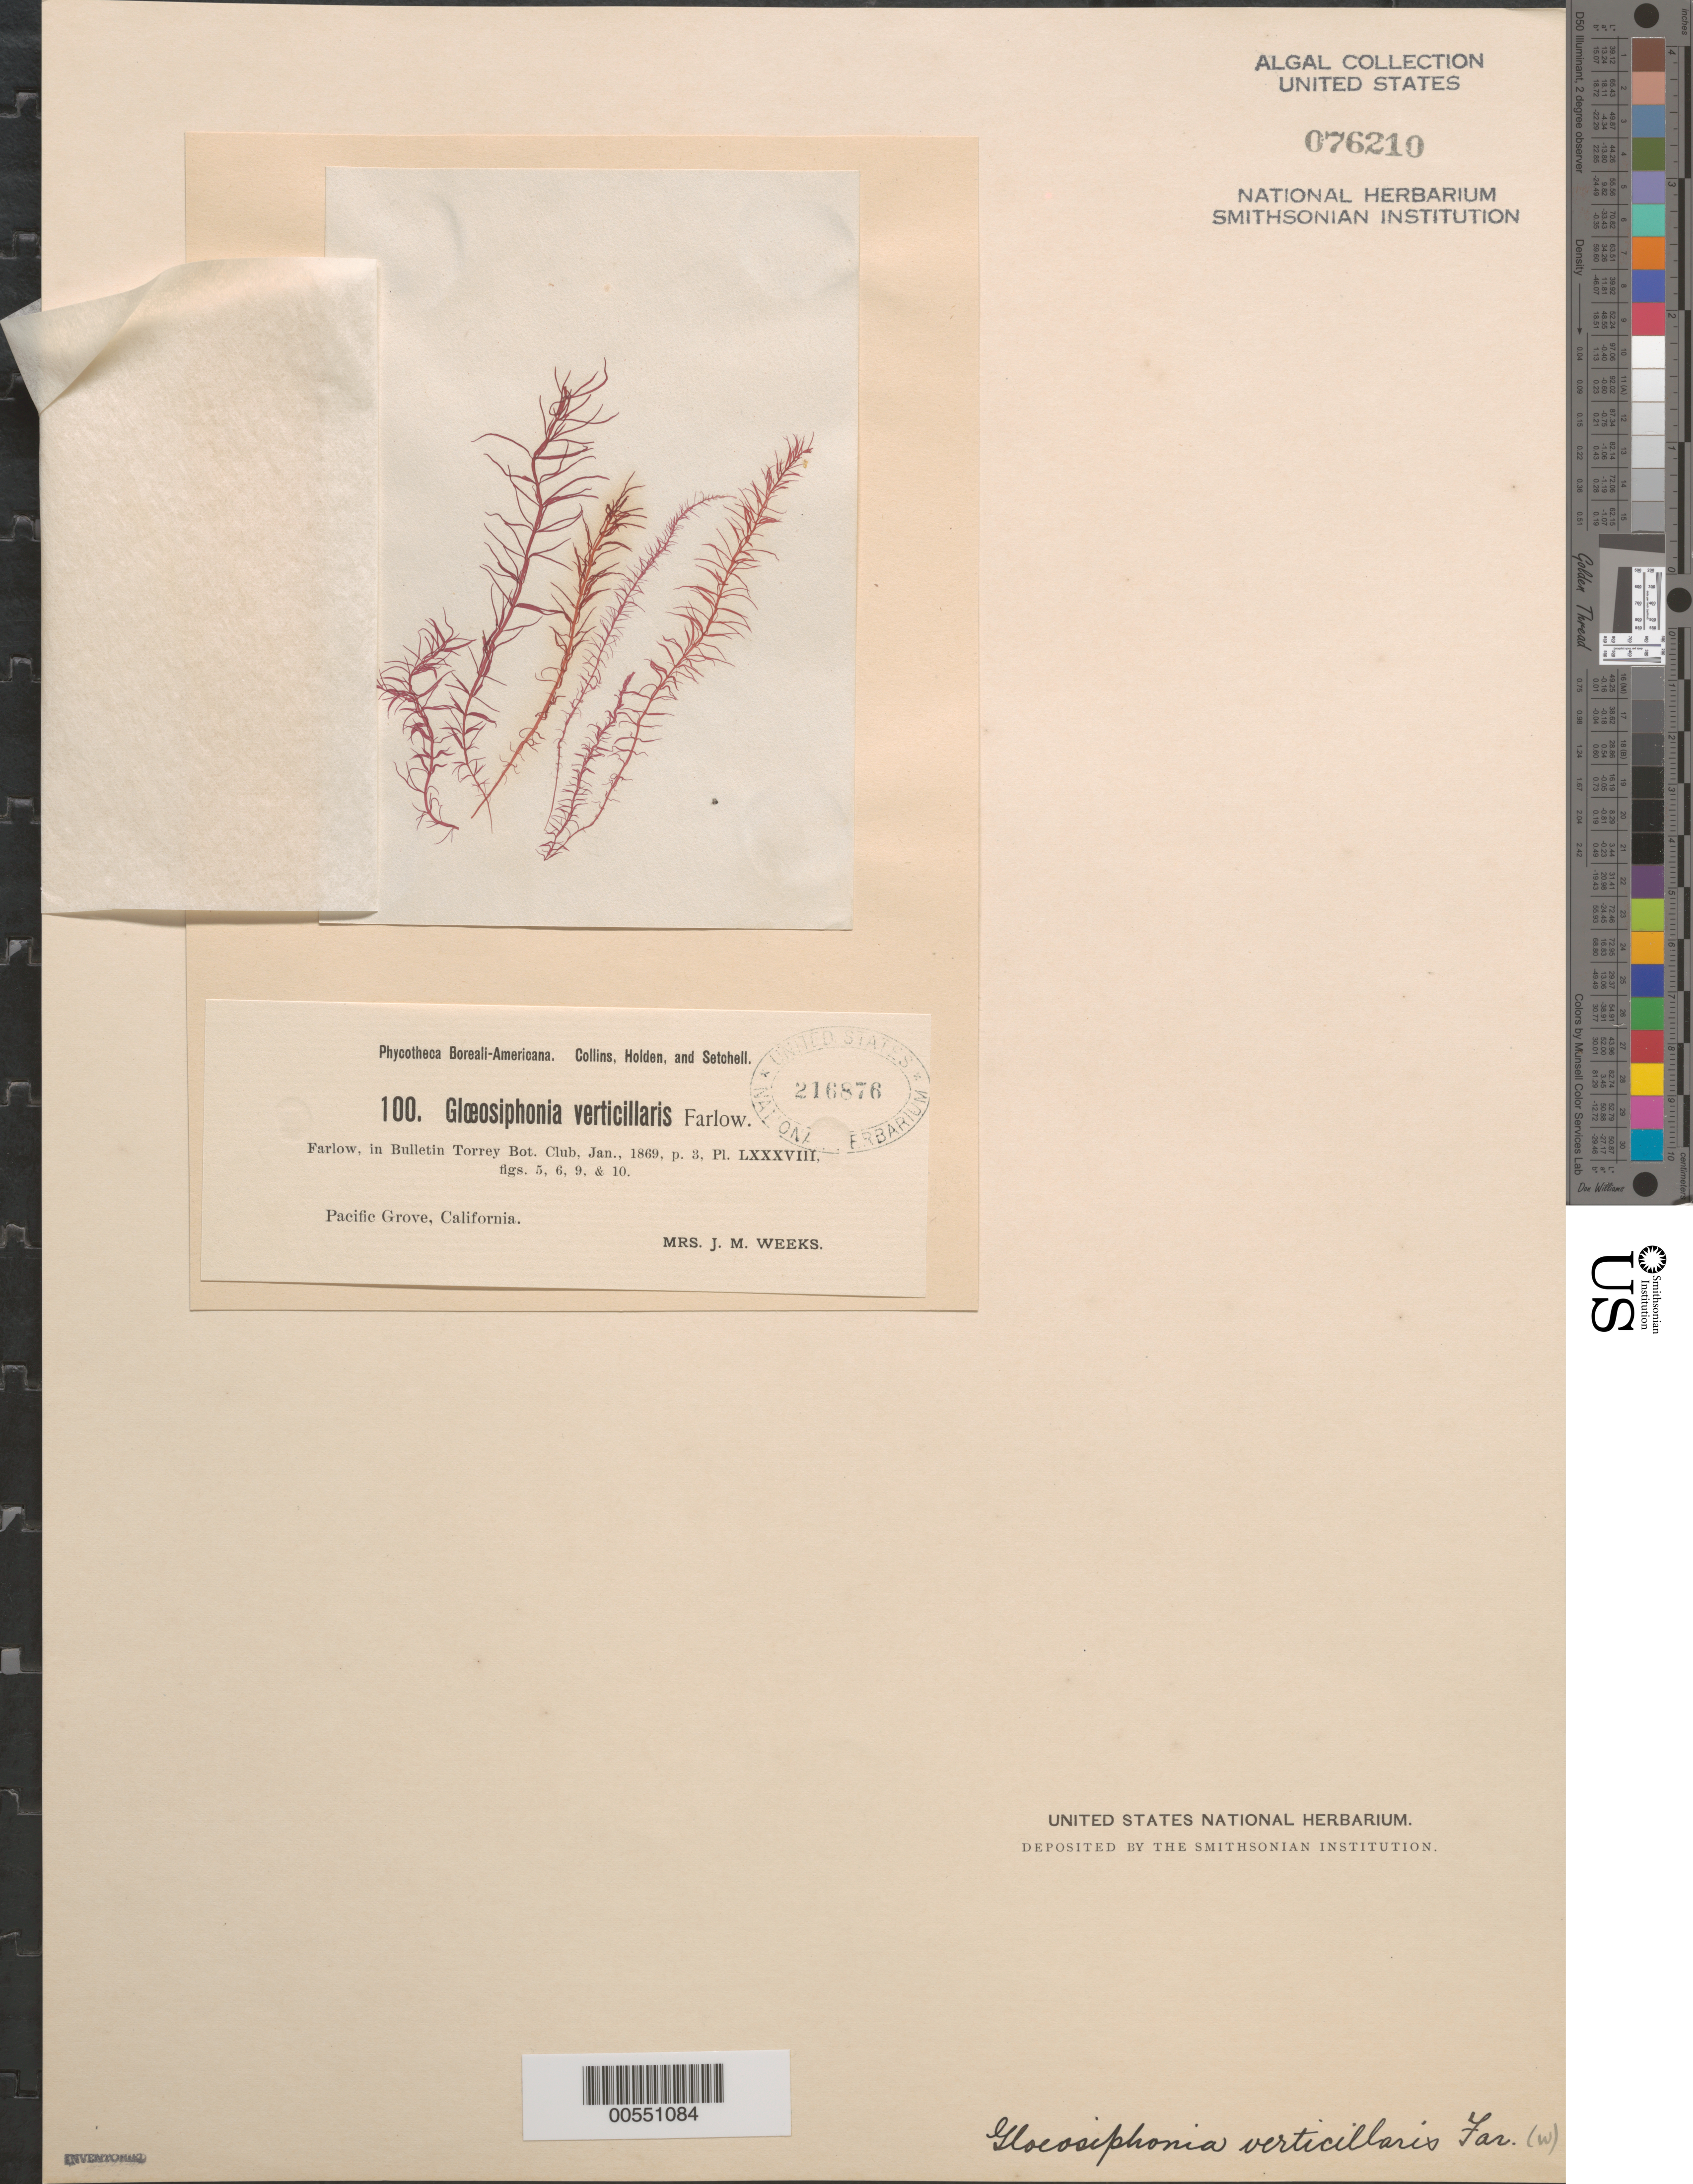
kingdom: Plantae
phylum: Rhodophyta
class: Florideophyceae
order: Gigartinales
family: Gloiosiphoniaceae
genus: Gloiosiphonia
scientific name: Gloiosiphonia verticillaris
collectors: Mrs. J. Weeks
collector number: PB-A 100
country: United States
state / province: California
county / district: Monterey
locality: Pacific Grove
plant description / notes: Collins, Holden & Setchell, Phycotheca Boreali-Americana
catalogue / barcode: US 76210